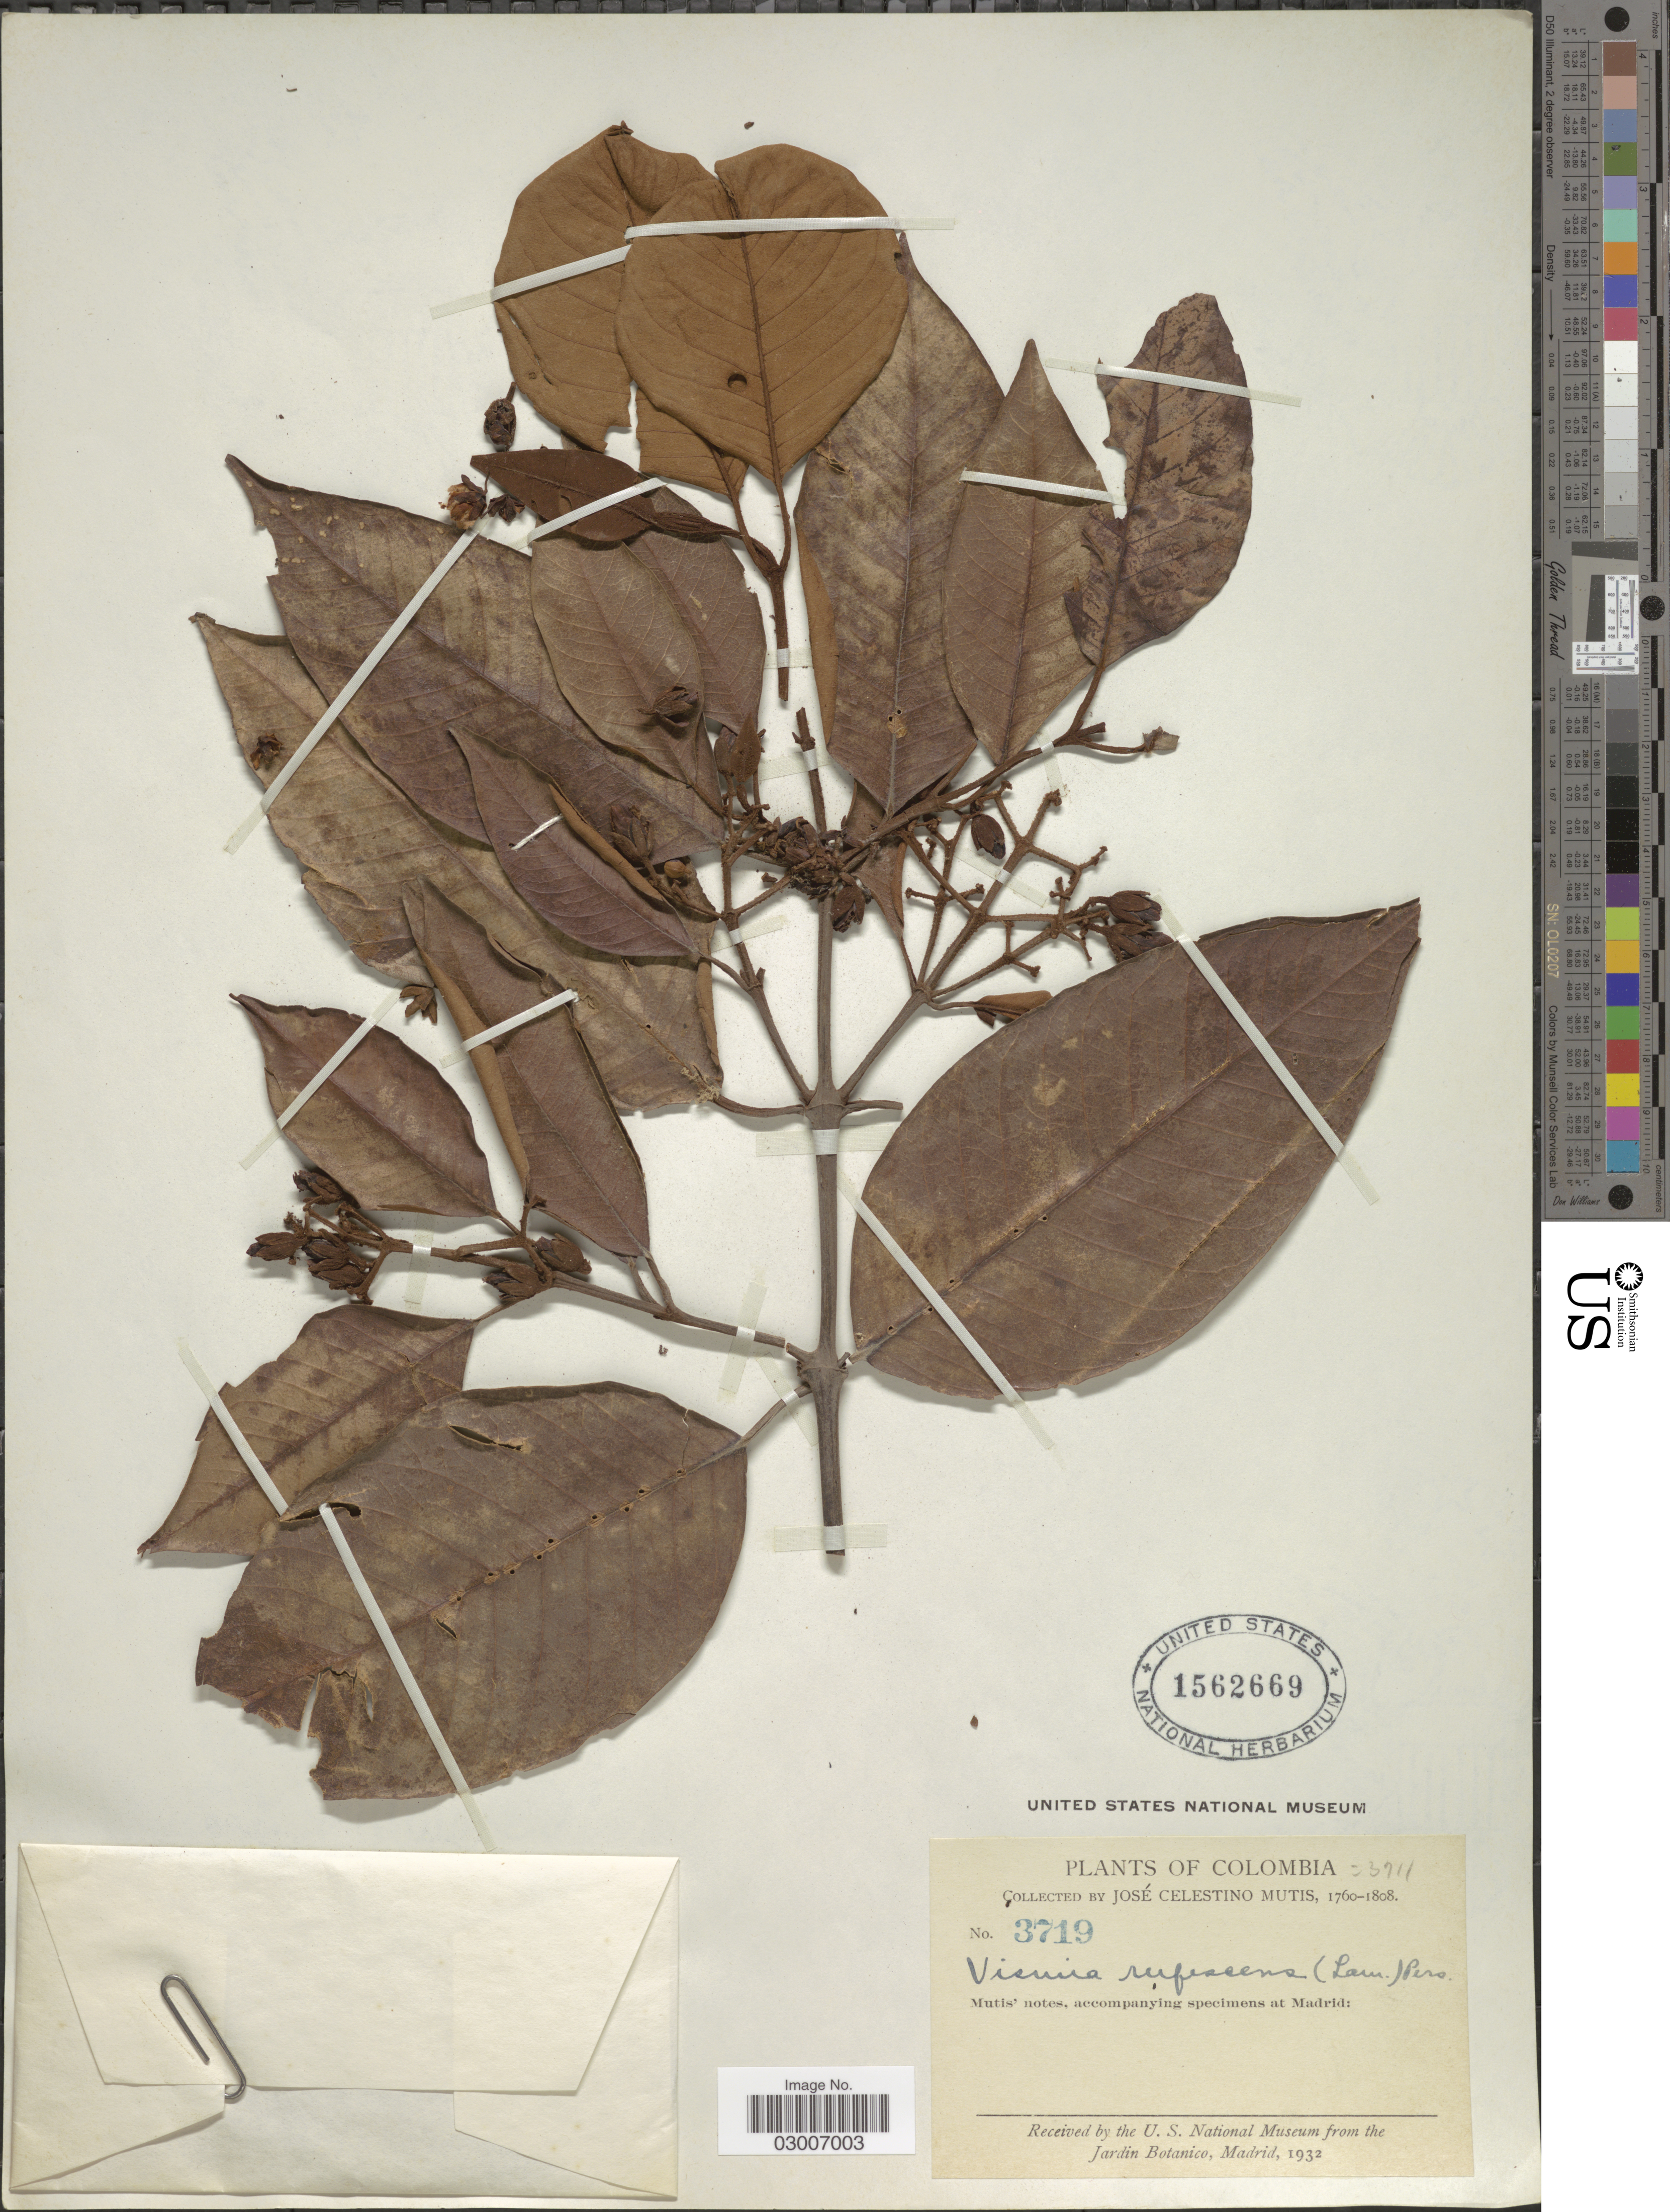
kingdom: Plantae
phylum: Tracheophyta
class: Magnoliopsida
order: Malpighiales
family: Hypericaceae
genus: Vismia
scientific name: Vismia rufescens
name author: (Lam.) Pers.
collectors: J. C. B. Mutis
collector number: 3719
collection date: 1760/1808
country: Colombia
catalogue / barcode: US 1562669